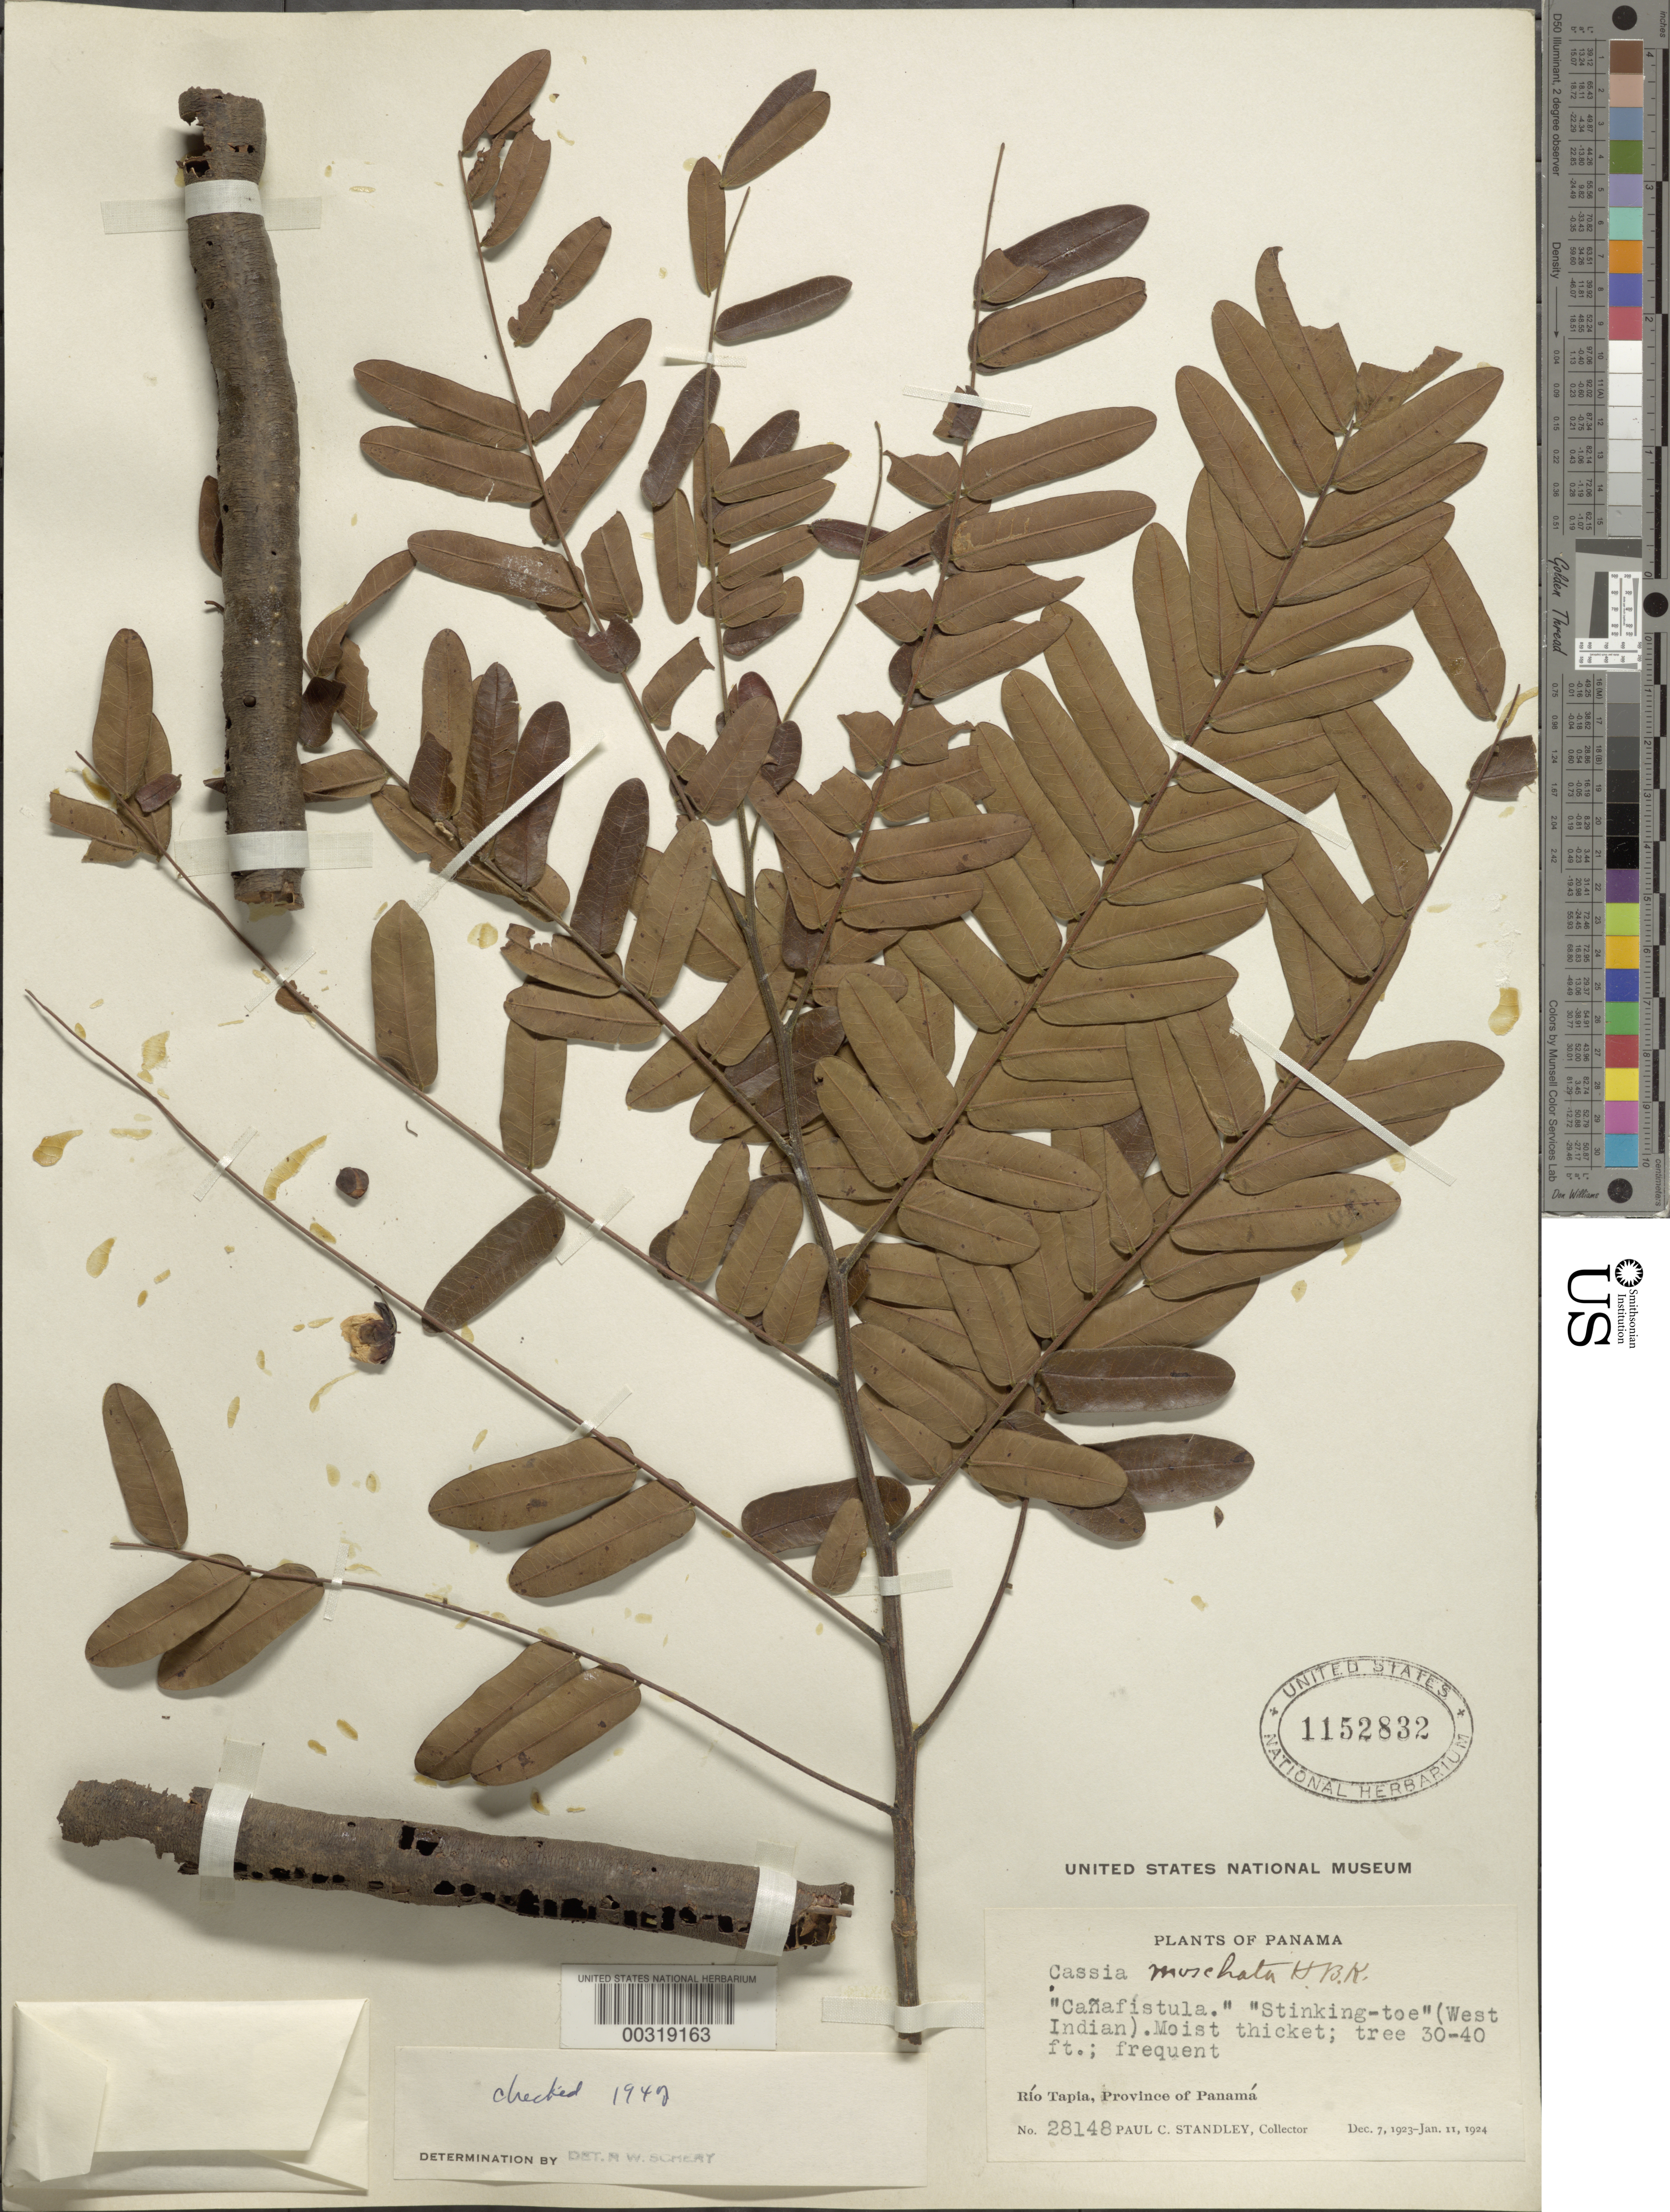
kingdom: Plantae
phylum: Tracheophyta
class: Magnoliopsida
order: Fabales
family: Fabaceae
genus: Cassia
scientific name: Cassia moschata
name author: Kunth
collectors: P. C. Standley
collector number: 28148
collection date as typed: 07 Dec 1923 to 11 Jan 1924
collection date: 1923-12-07/1924-01-11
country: Panama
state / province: Panamá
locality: Rio Tapia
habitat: Moist thicket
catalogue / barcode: US 1152832